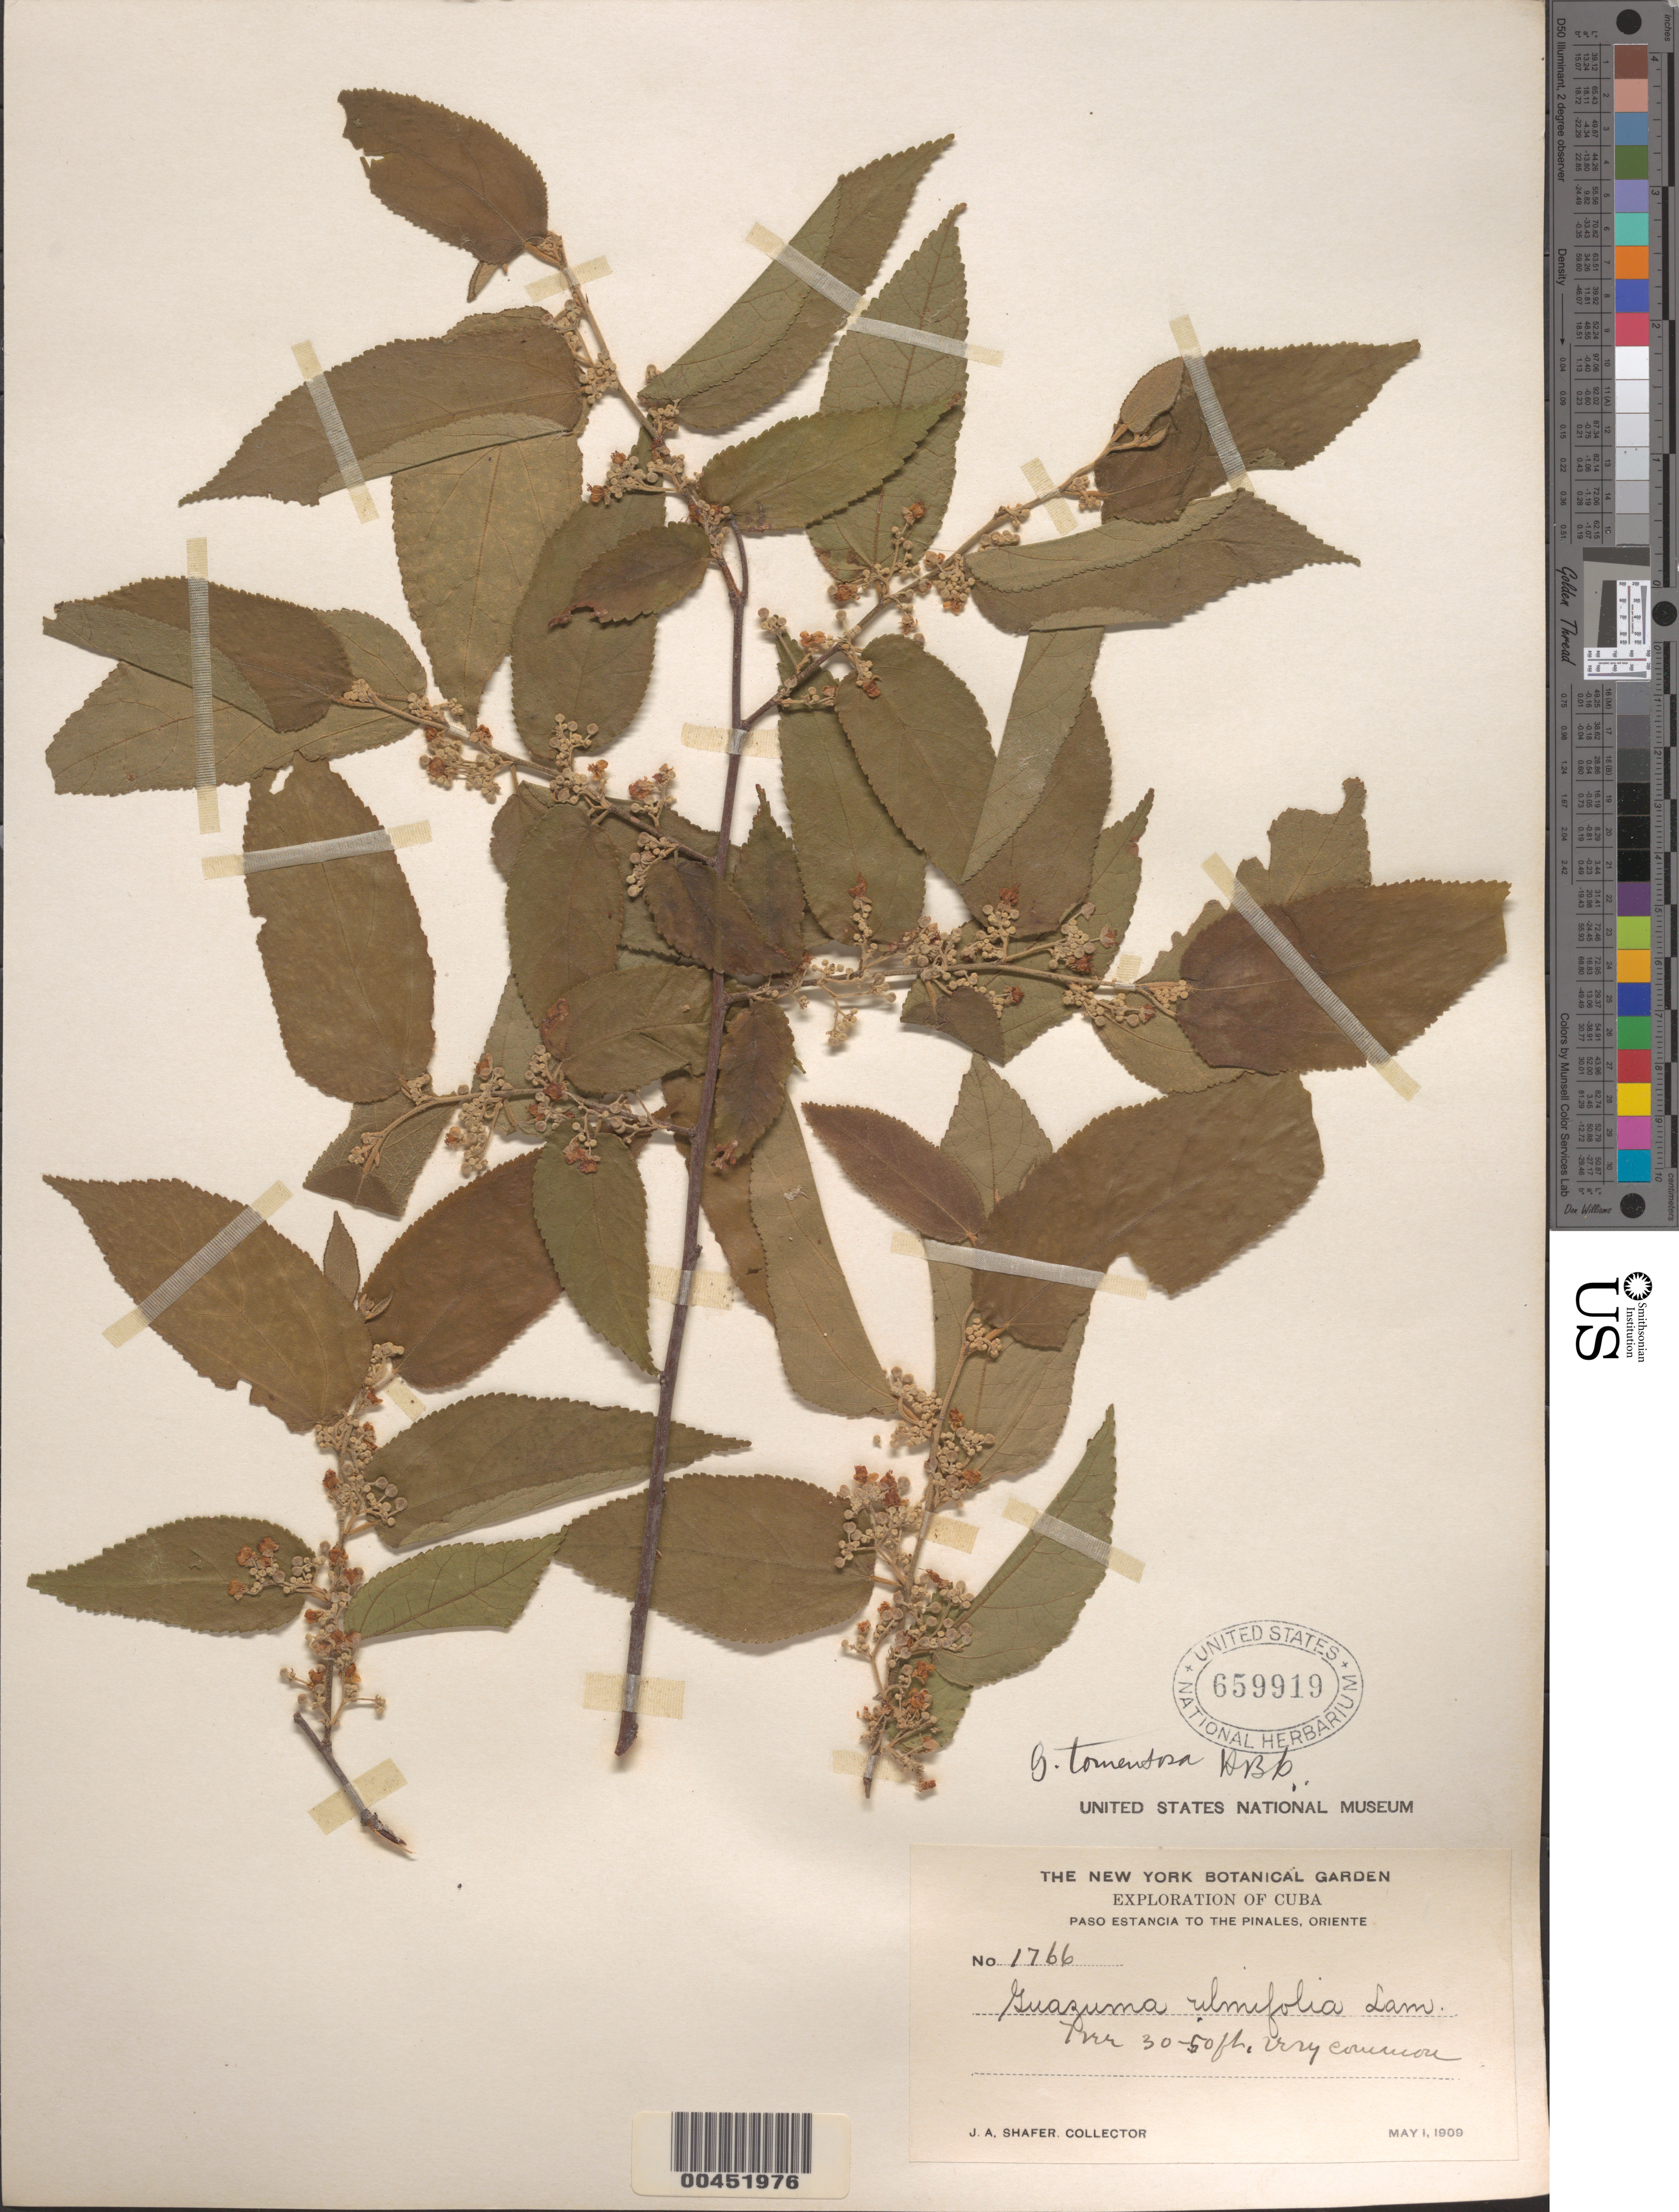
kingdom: Plantae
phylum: Tracheophyta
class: Magnoliopsida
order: Malvales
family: Malvaceae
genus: Guazuma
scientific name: Guazuma ulmifolia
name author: Lam.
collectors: J. A. Shafer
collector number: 1766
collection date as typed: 01 May 1909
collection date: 1909-05-01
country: Cuba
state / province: Santiago de Cuba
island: Greater Antilles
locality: Paso Estancia to the Pinales. [In former Oriente Province.]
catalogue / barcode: US 659919